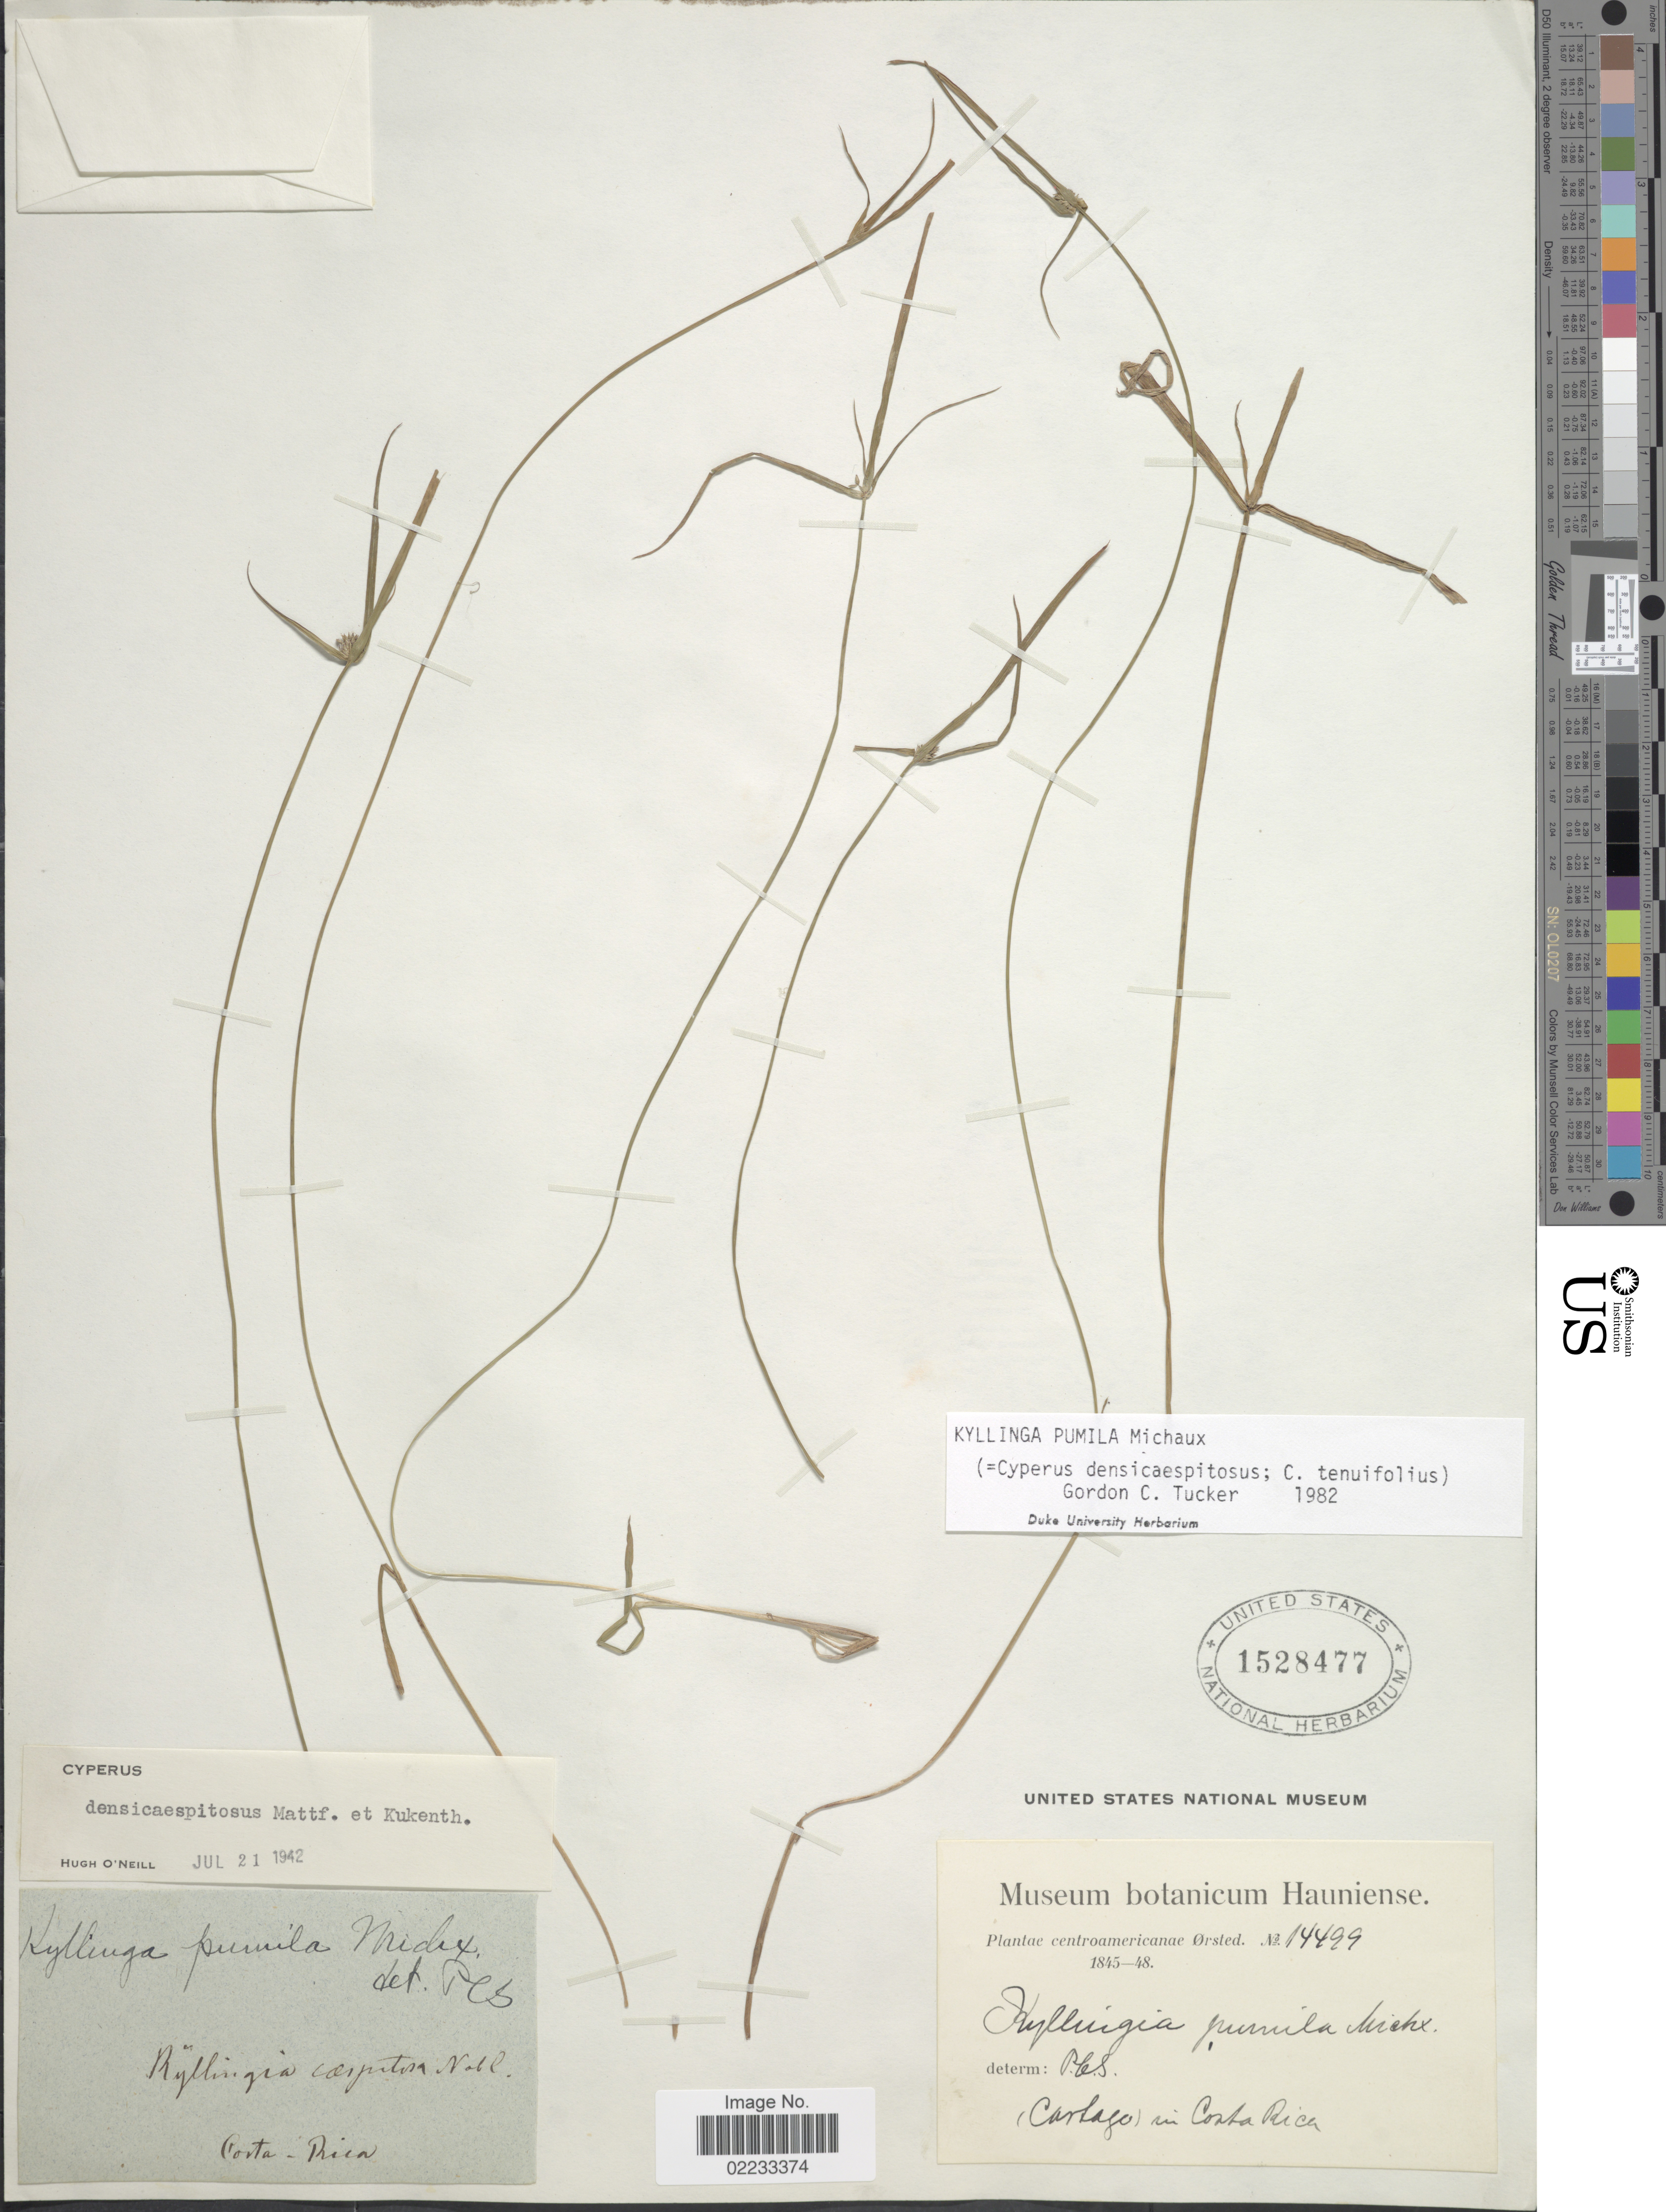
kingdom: Plantae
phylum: Tracheophyta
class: Liliopsida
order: Poales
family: Cyperaceae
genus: Cyperus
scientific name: Cyperus brevifolius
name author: (Rottb.) Hassk.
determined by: Strong, M. T., (US), Smithsonian Institution - National Museum of Natural History (UNITED STATES)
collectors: Ørsted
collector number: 14499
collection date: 1845/1848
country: Costa Rica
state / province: Cartago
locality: Ryllingia carpitosa Nobl.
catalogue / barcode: US 1528477